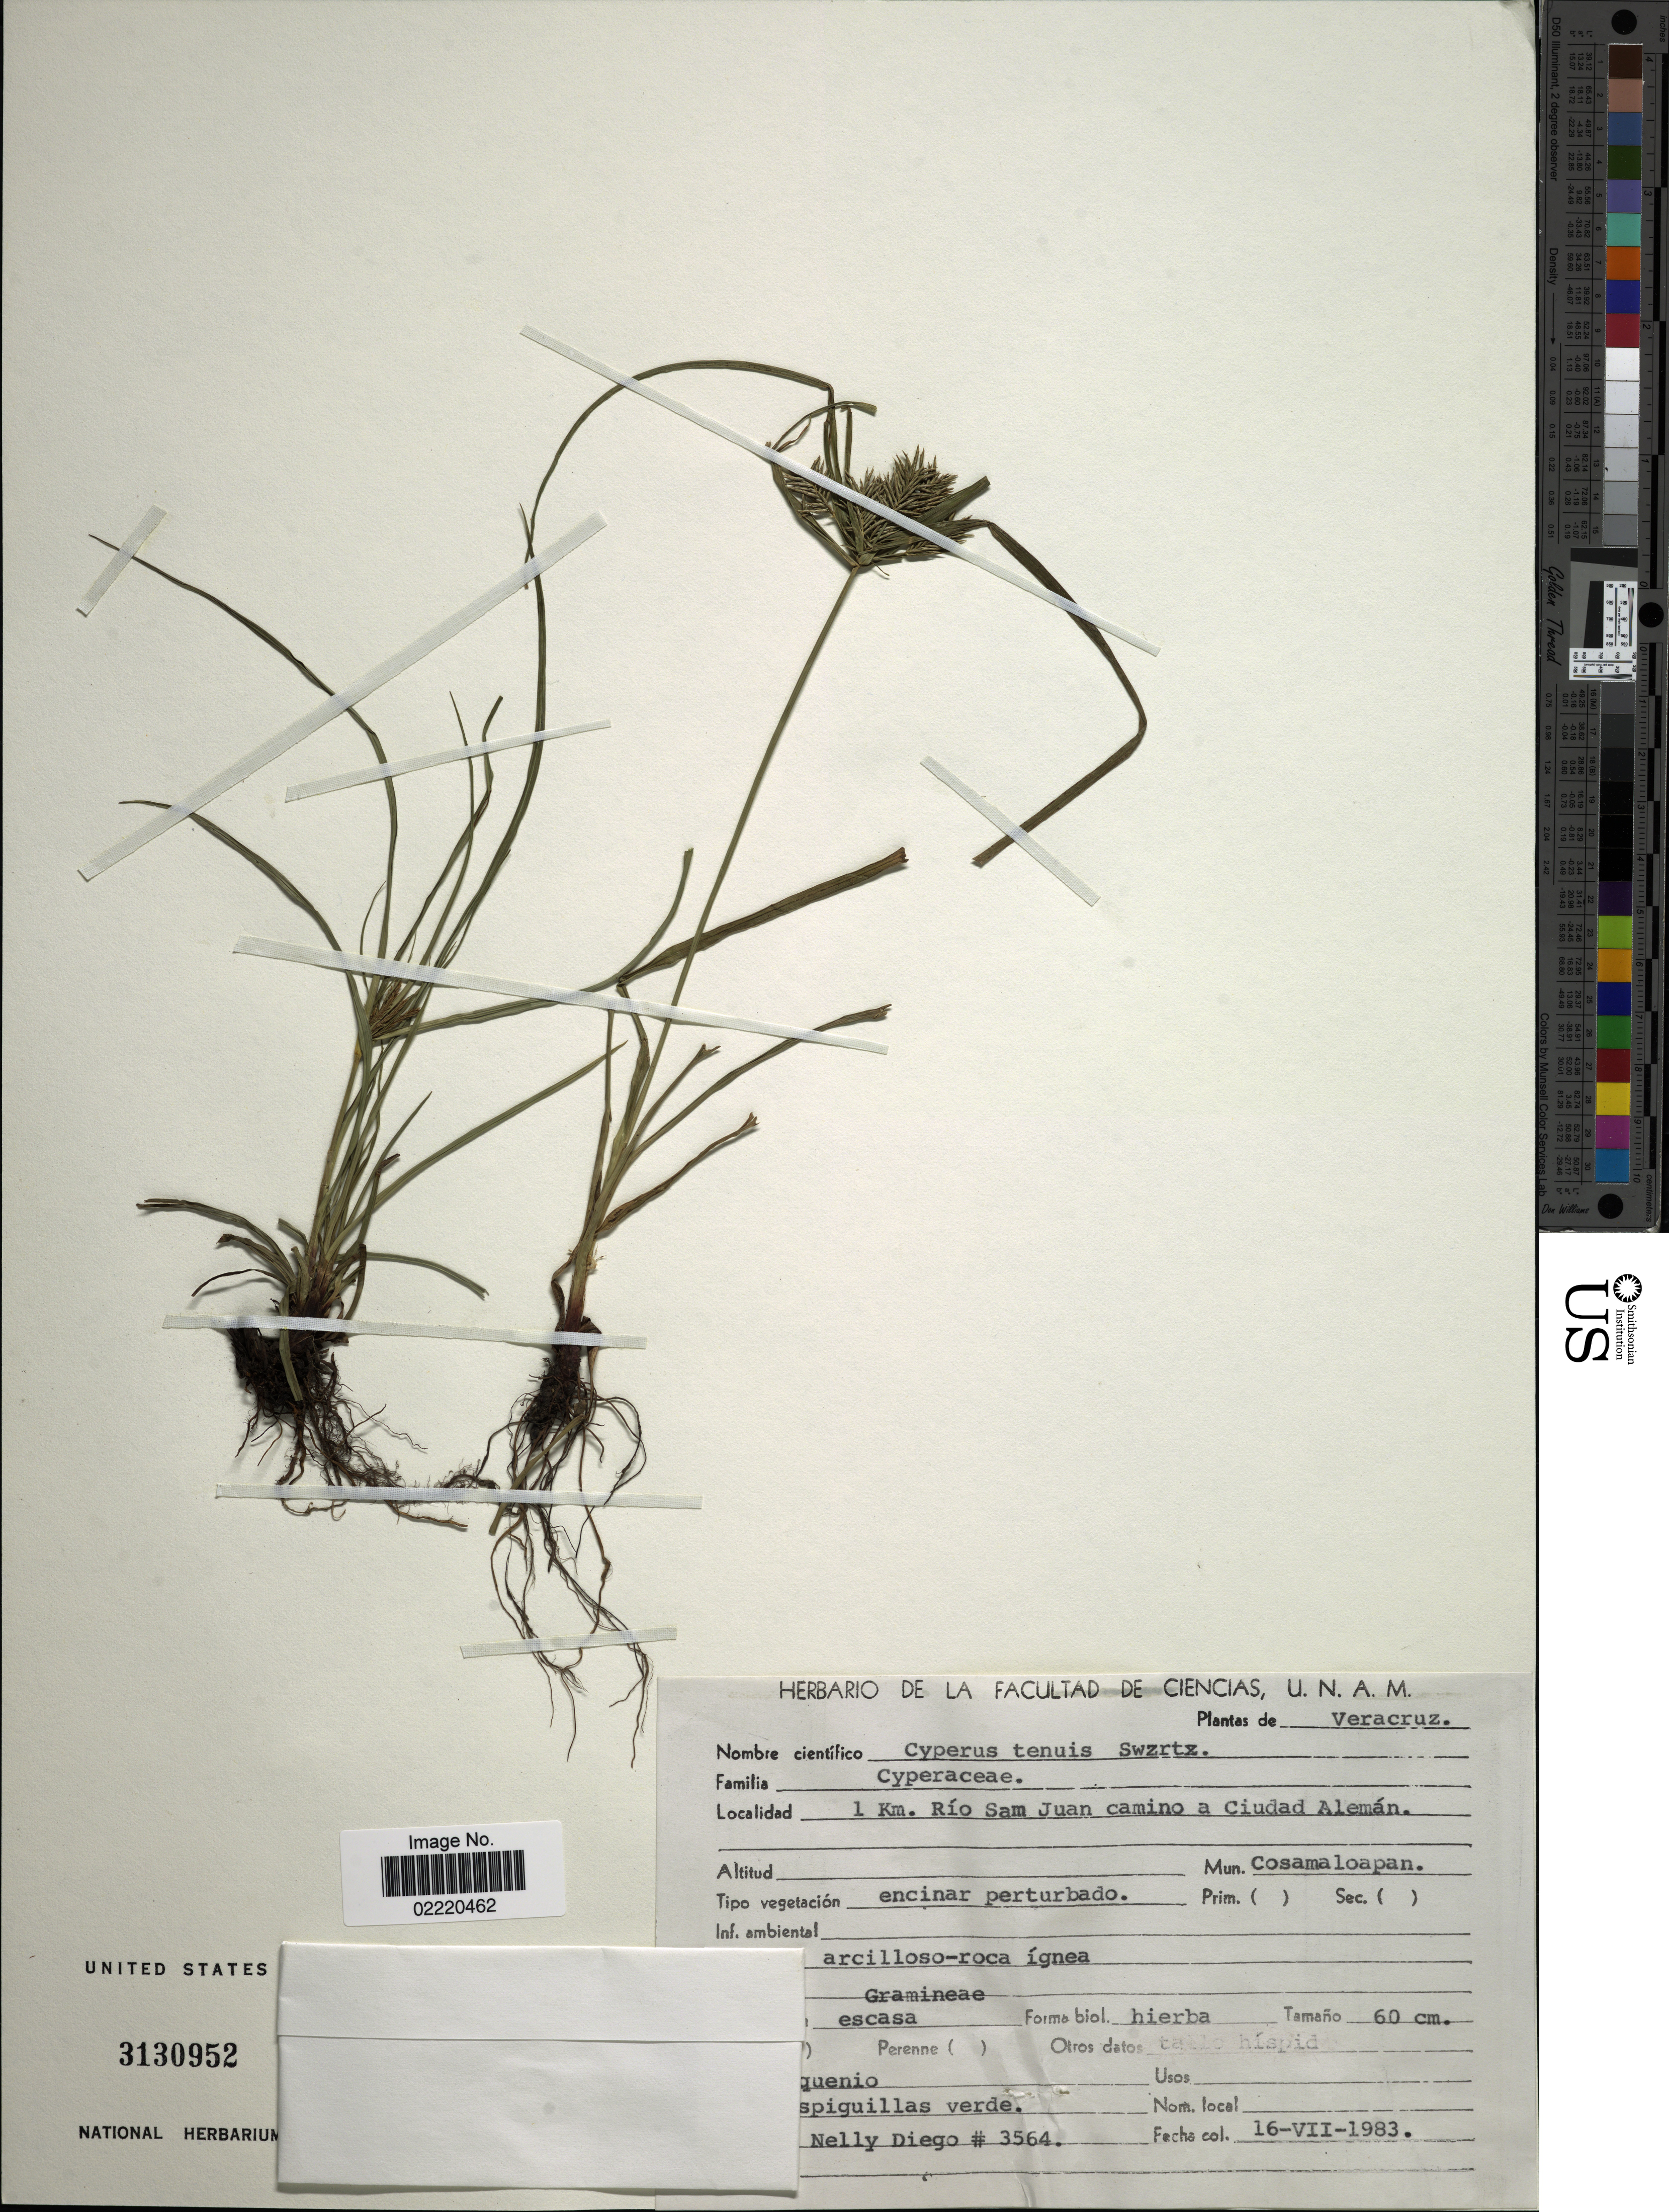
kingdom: Plantae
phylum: Tracheophyta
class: Liliopsida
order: Poales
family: Cyperaceae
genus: Cyperus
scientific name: Cyperus tenuis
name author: Sw.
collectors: N. Diego Pérez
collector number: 3564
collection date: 1983-07-16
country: Mexico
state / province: Veracruz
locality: Veracruz, 1 Km. Rio San Juan camino a Ciuad a Aleman, Mun. Cosamaloapan.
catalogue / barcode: US 3130952